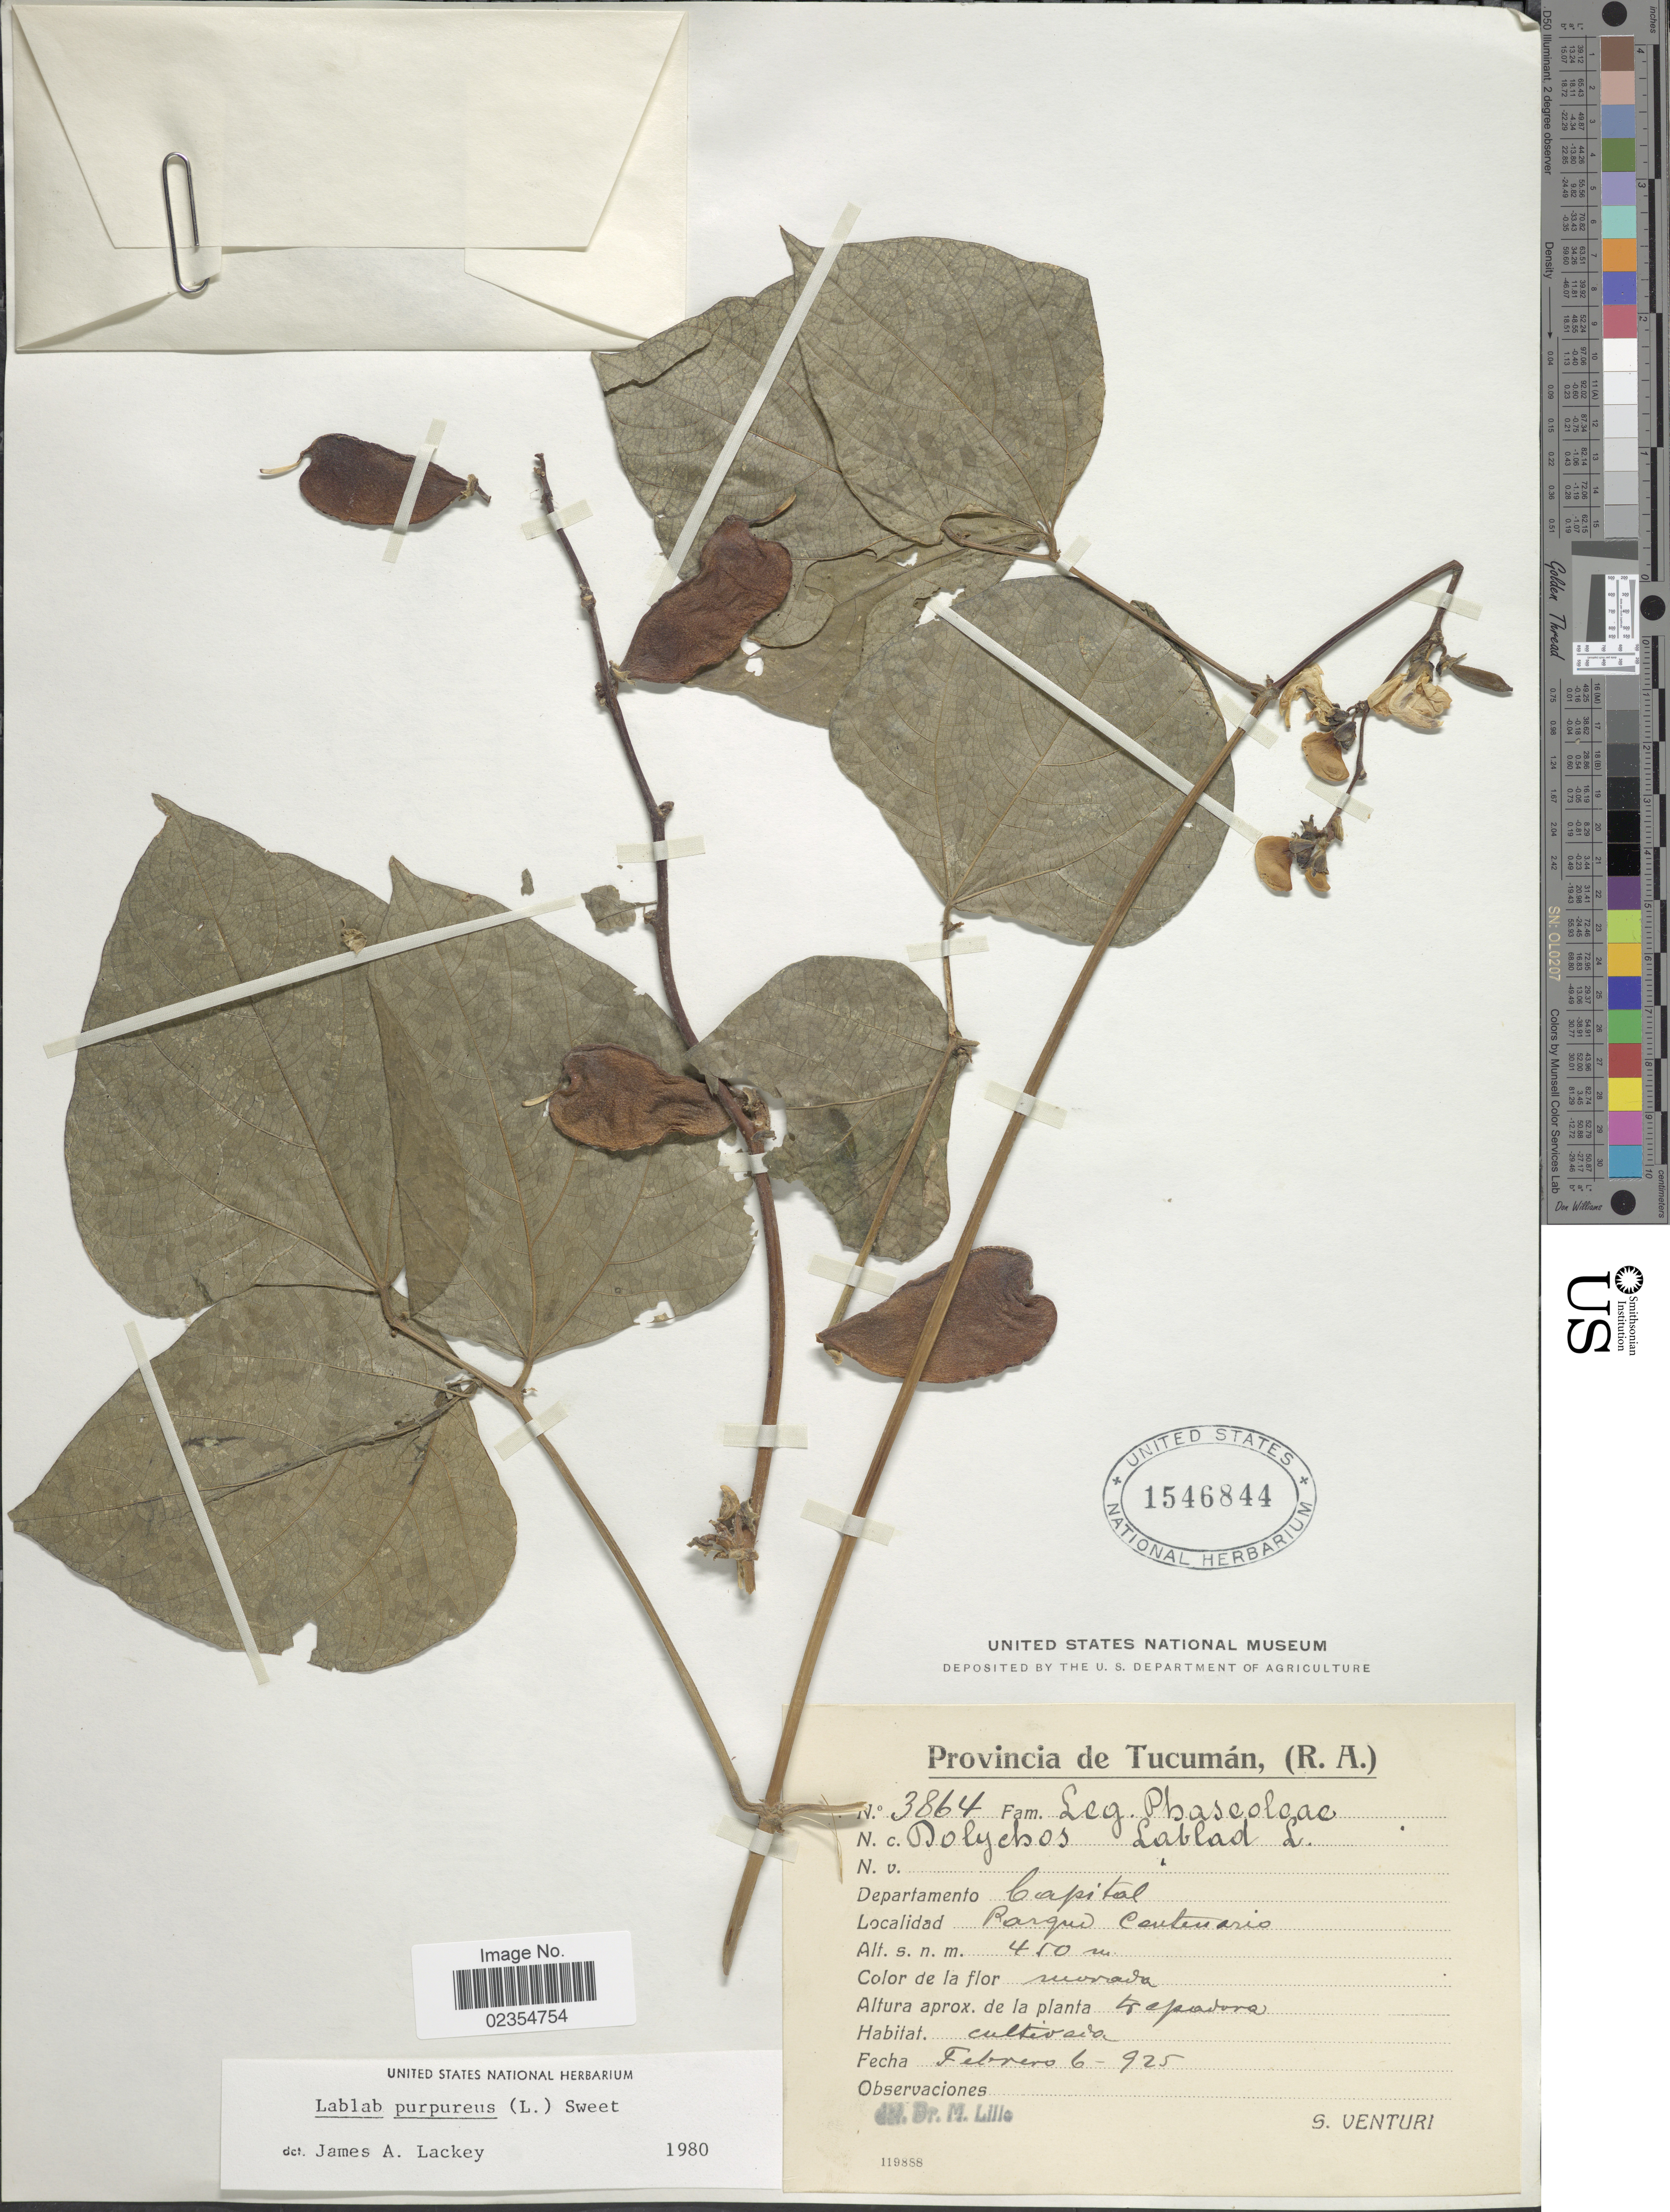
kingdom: Plantae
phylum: Tracheophyta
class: Magnoliopsida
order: Fabales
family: Fabaceae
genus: Lablab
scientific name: Lablab purpureus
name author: (L.) Sweet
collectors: S. Venturi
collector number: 3864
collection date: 1925-02-06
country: Argentina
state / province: Tucuman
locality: Departamento Capital, Parque Centenario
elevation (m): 450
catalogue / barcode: US 1546844